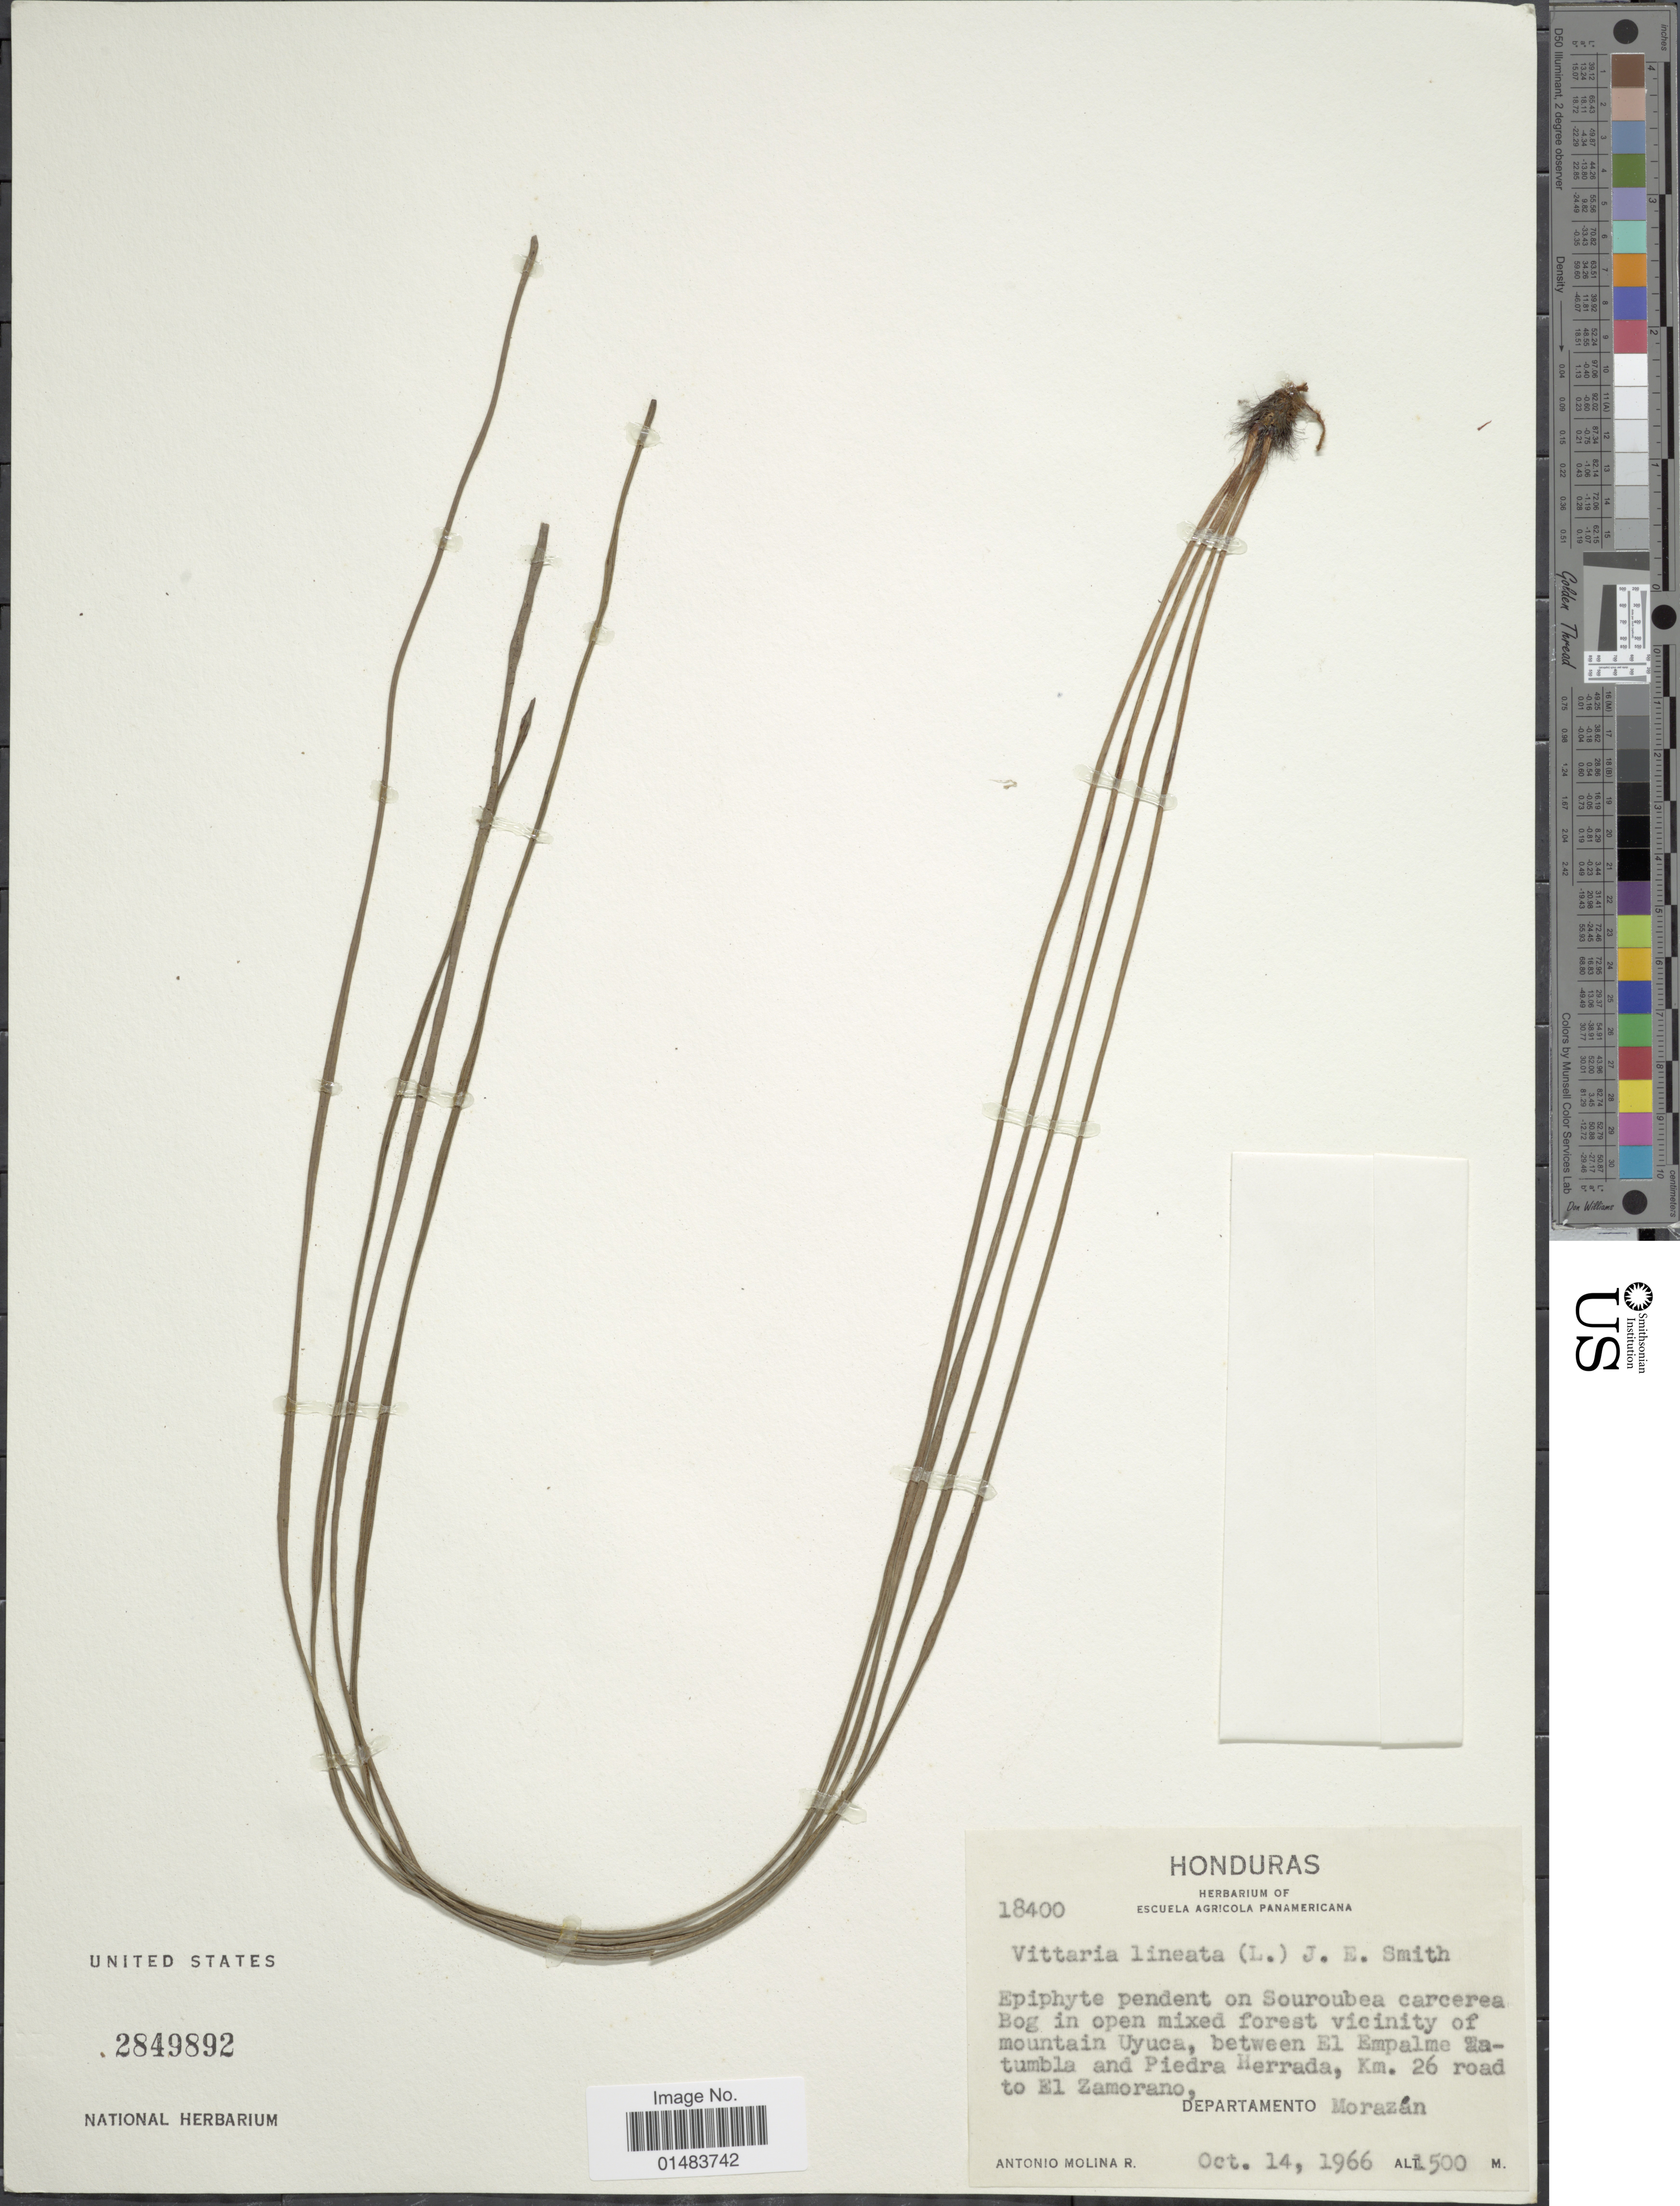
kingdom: Plantae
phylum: Tracheophyta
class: Polypodiopsida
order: Polypodiales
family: Pteridaceae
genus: Vittaria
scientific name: Vittaria lineata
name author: (L.) Sm.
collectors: A. Molina R.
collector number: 18400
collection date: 1966-10-14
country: Honduras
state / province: Fco. Morazán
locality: vicinity of mountain Uyuca, between El Empalme Tatumbla and Pedra Herrada, km 26 road to El Zamorano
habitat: in Souroubea carcerea Bog in open mixed forest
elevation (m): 500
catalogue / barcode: US 2849892